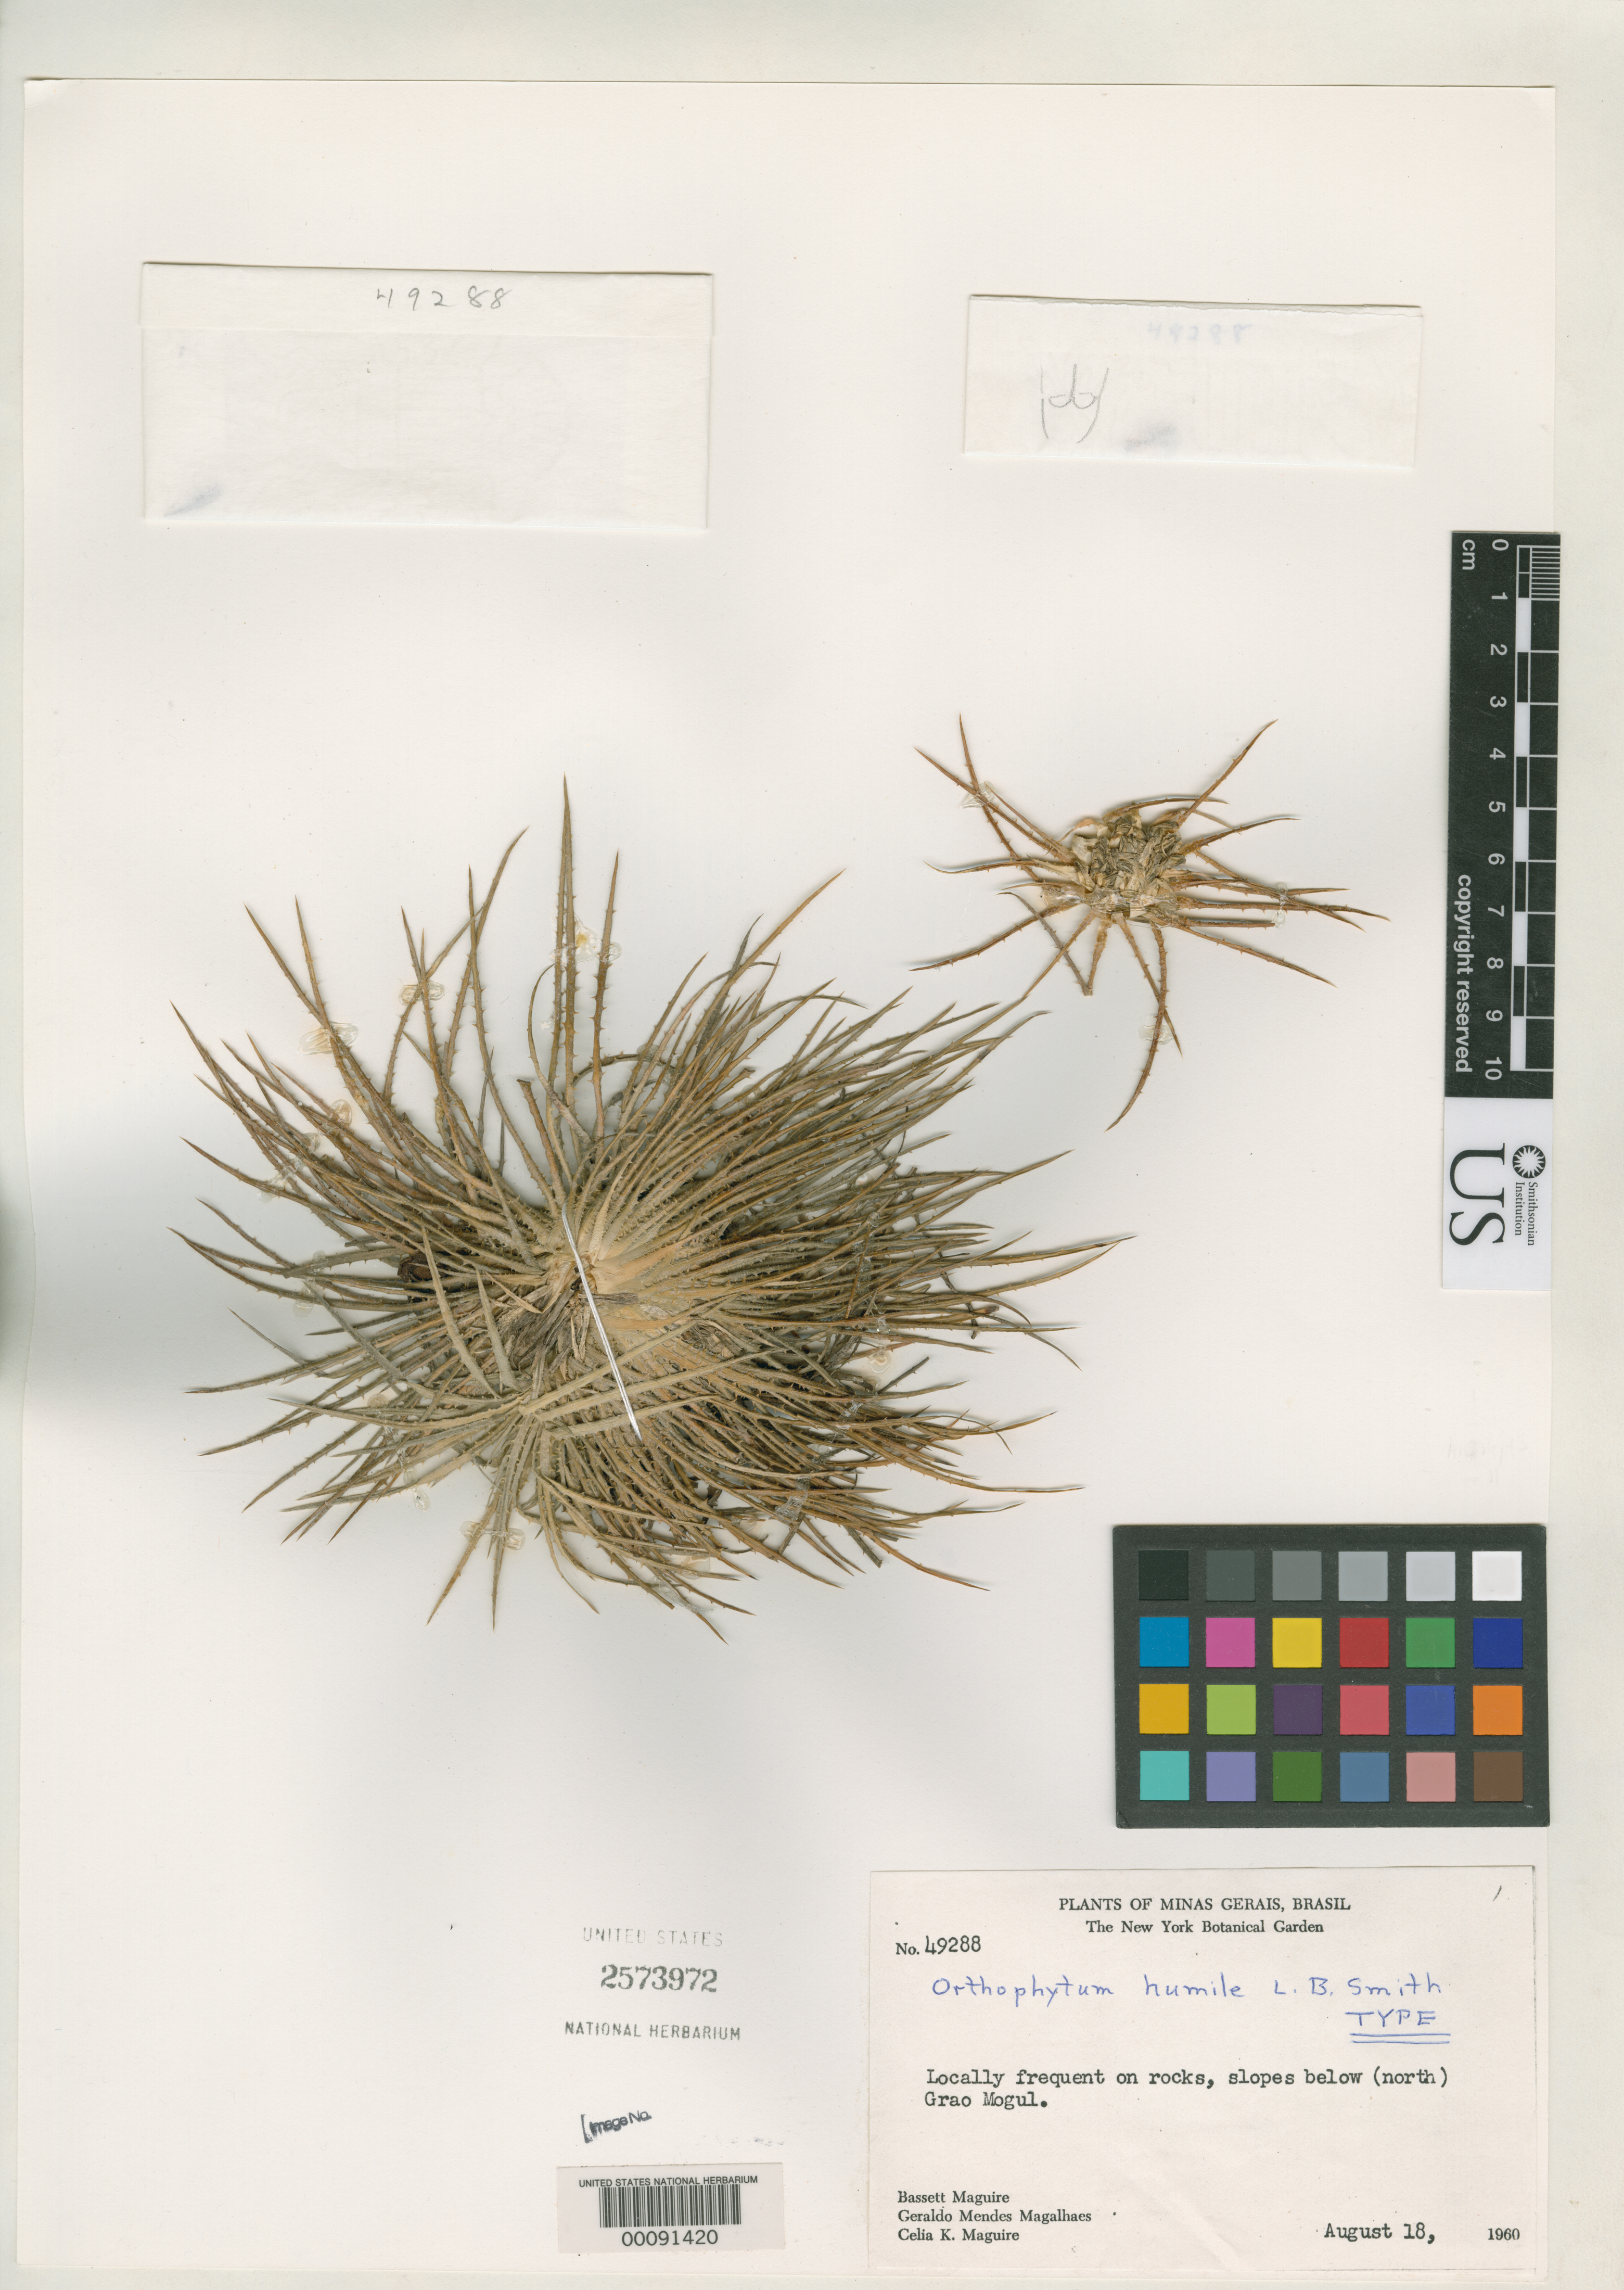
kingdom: Plantae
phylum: Tracheophyta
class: Liliopsida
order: Poales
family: Bromeliaceae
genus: Orthophytum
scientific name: Orthophytum humile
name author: L.B. Sm.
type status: Holotype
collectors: B. Maguire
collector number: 49288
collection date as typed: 18 Aug 1960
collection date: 1960-08-18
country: Brazil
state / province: Minas Gerais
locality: Below Grao Mogul.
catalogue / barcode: US 2573972